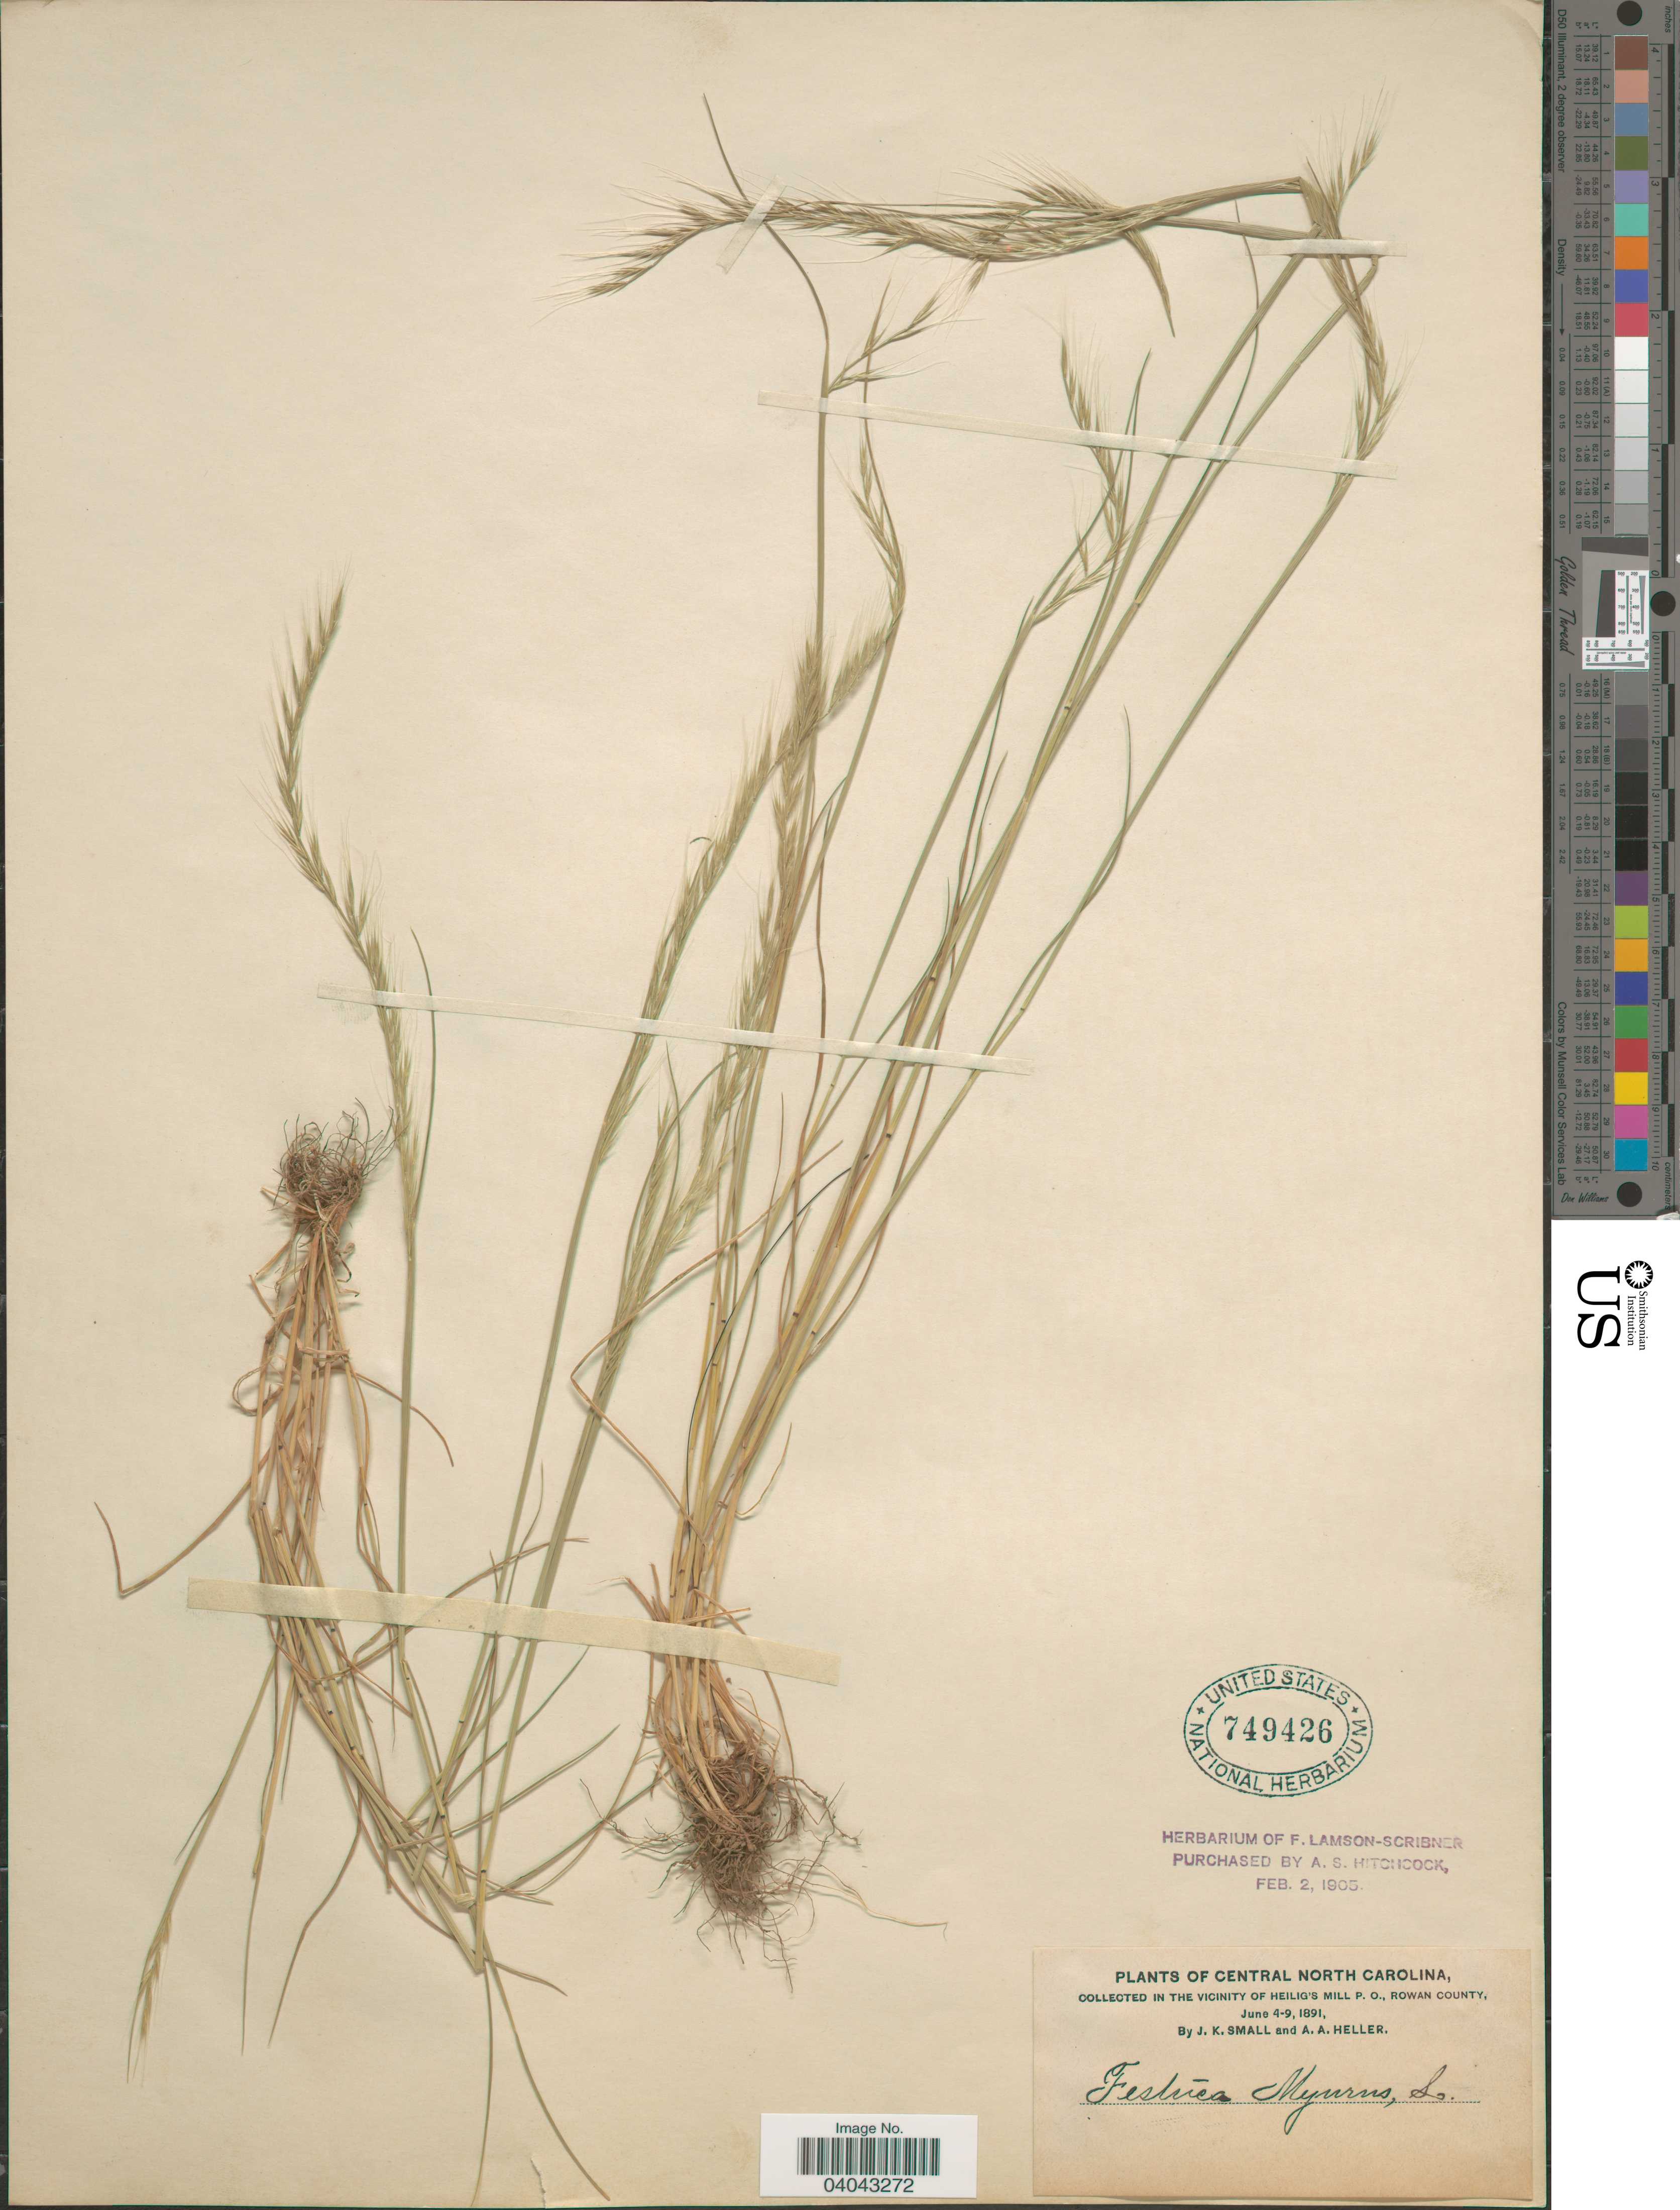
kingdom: Plantae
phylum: Tracheophyta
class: Liliopsida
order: Poales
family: Poaceae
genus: Festuca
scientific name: Festuca myuros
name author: L.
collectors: J. K. Small & A. A. Heller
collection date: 1891-06-04/1891-06-09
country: United States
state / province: North Carolina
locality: Central North Carolina. In the vicinity of Heilig's Mill P.O., Rowan County.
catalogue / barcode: US 749426